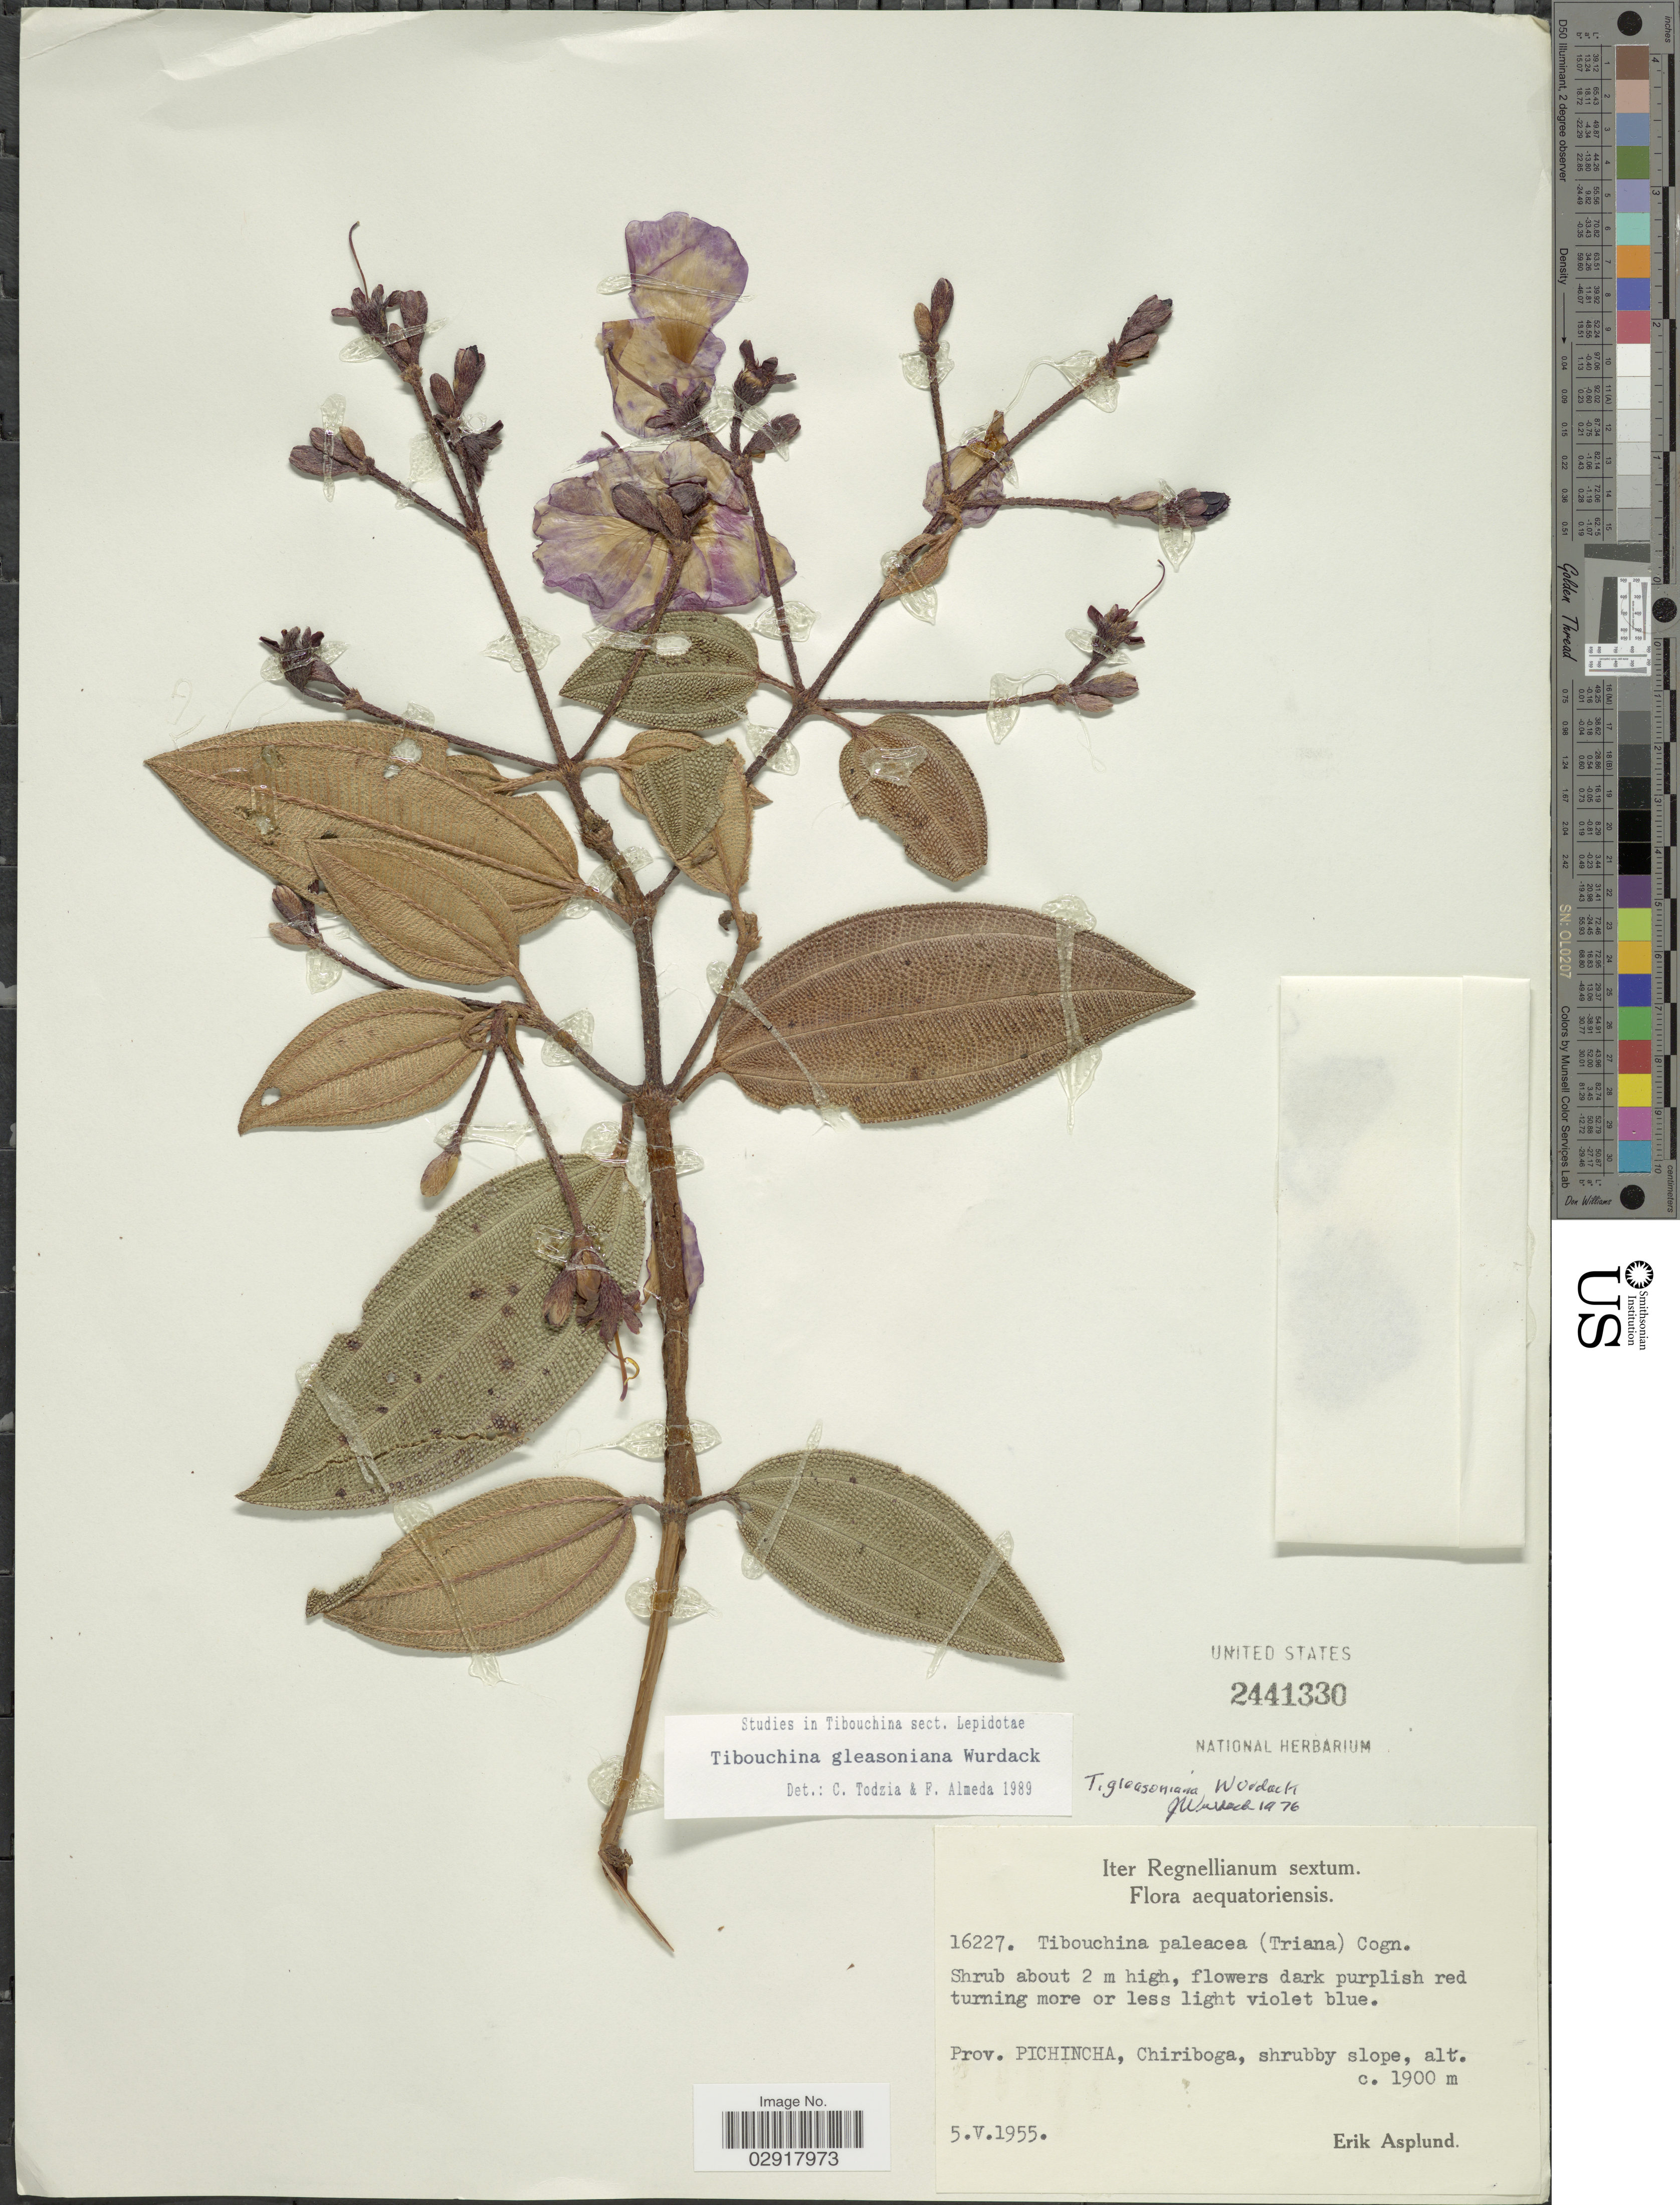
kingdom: Plantae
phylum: Tracheophyta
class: Magnoliopsida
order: Myrtales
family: Melastomataceae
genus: Andesanthus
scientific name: Andesanthus gleasonianus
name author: (Wurdack) P.J.F. Guim. & Michelang.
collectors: E. Asplund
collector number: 16227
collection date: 1955-05-05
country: Ecuador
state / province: Pichincha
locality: Chiriboga, shrubby slope.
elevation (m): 1900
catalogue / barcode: US 2441330